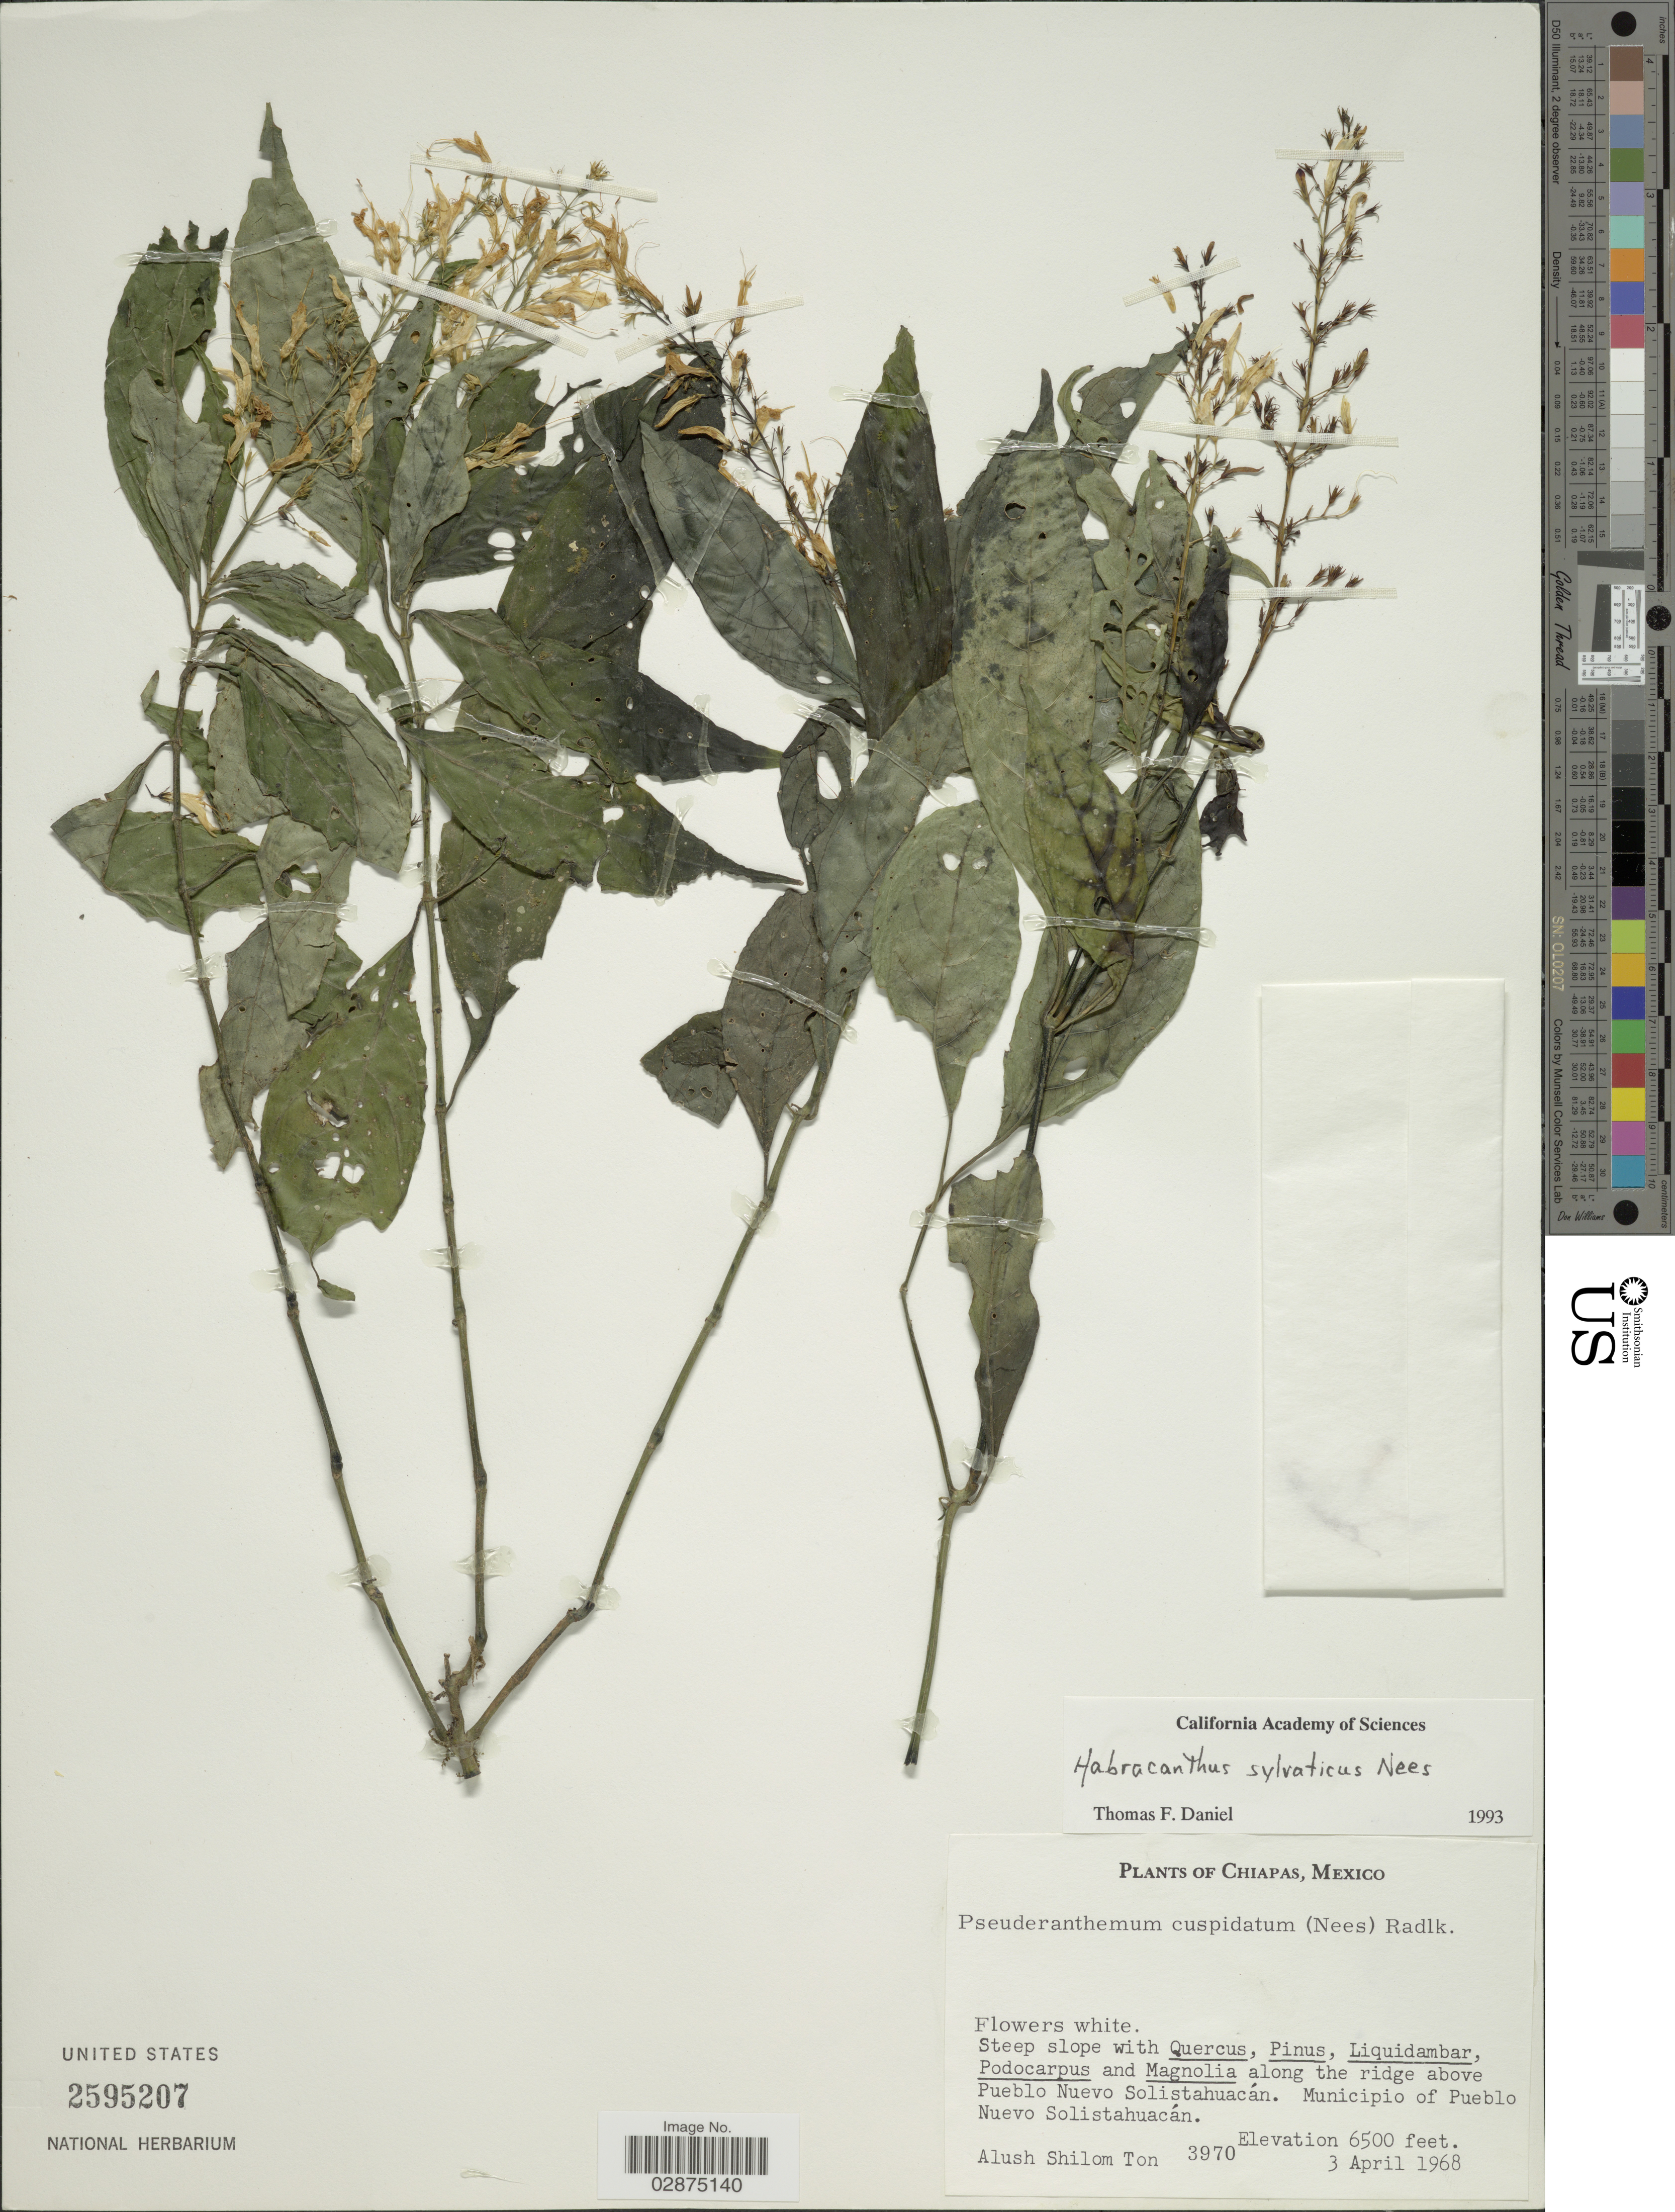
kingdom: Plantae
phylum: Tracheophyta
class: Magnoliopsida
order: Lamiales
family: Acanthaceae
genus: Stenostephanus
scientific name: Stenostephanus silvaticus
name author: (Nees) T.F. Daniel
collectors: A. M. Ton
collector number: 3970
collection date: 1968-04-03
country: Mexico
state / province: Chiapas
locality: Along the ridge above Pueblo Nuevo Solistahuacán. Municipio of Pueblo Nuevo Solostahuacán.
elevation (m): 1981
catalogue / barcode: US 2595207